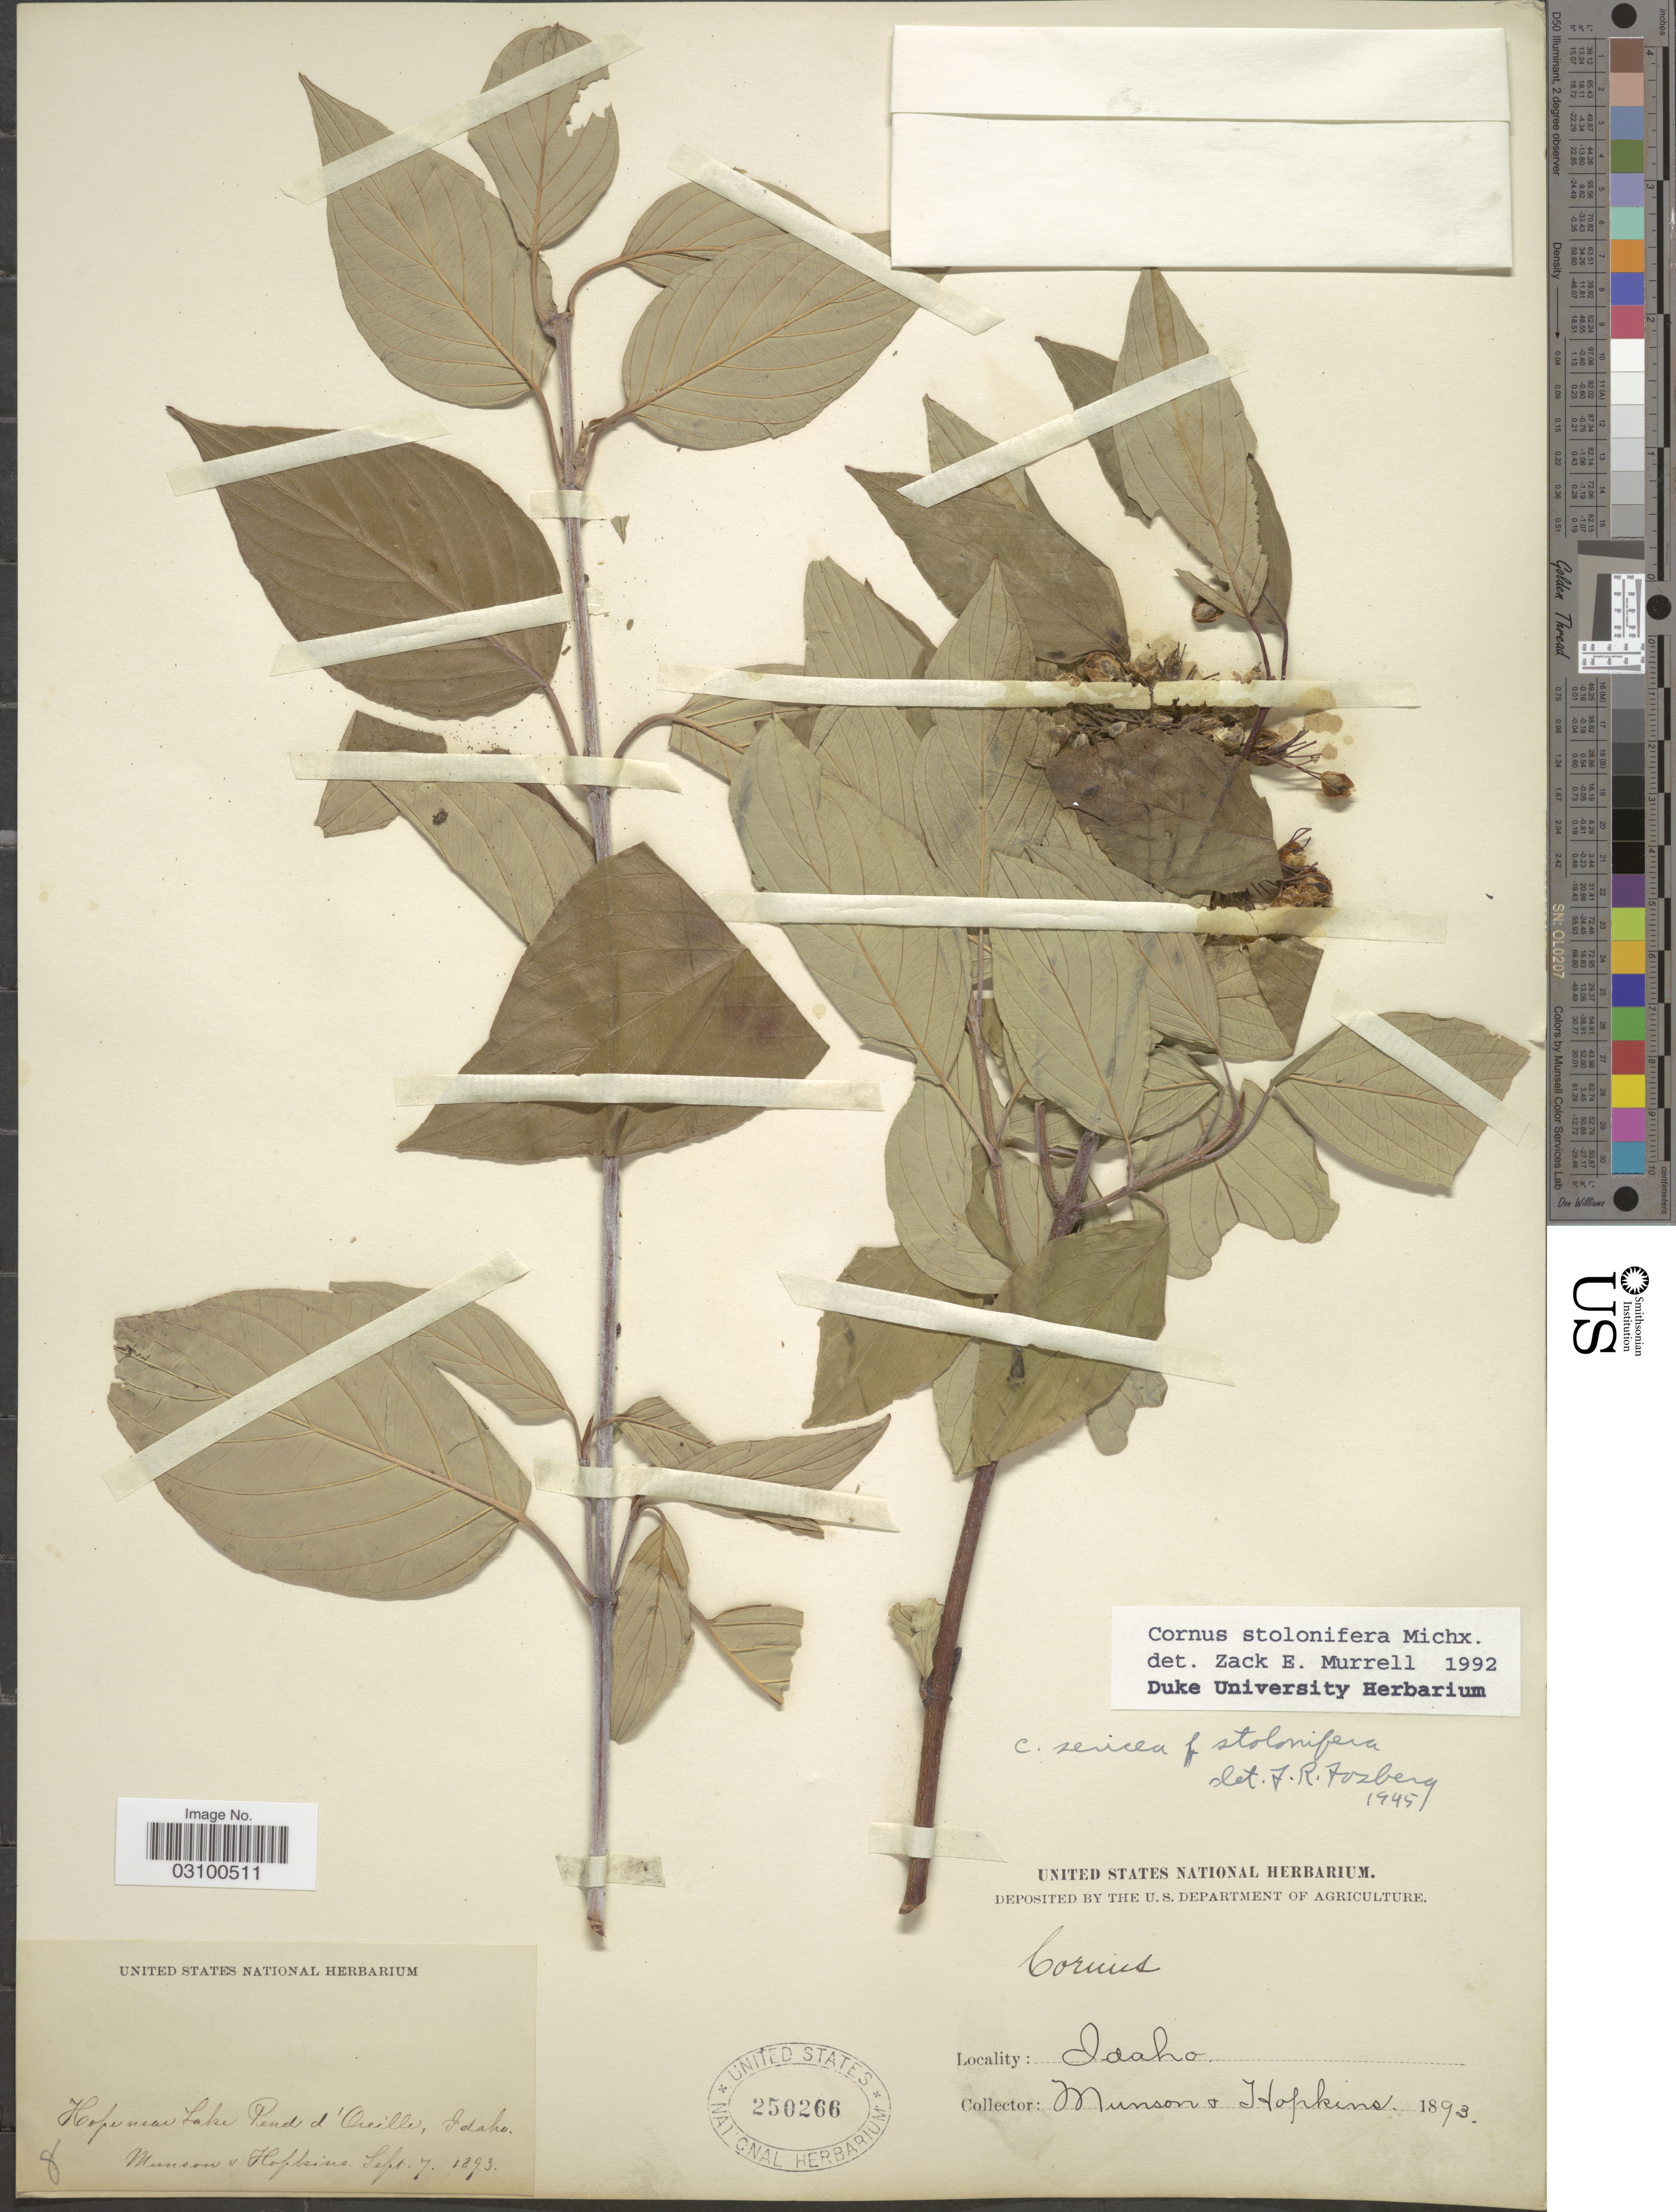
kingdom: Plantae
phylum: Tracheophyta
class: Magnoliopsida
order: Cornales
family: Cornaceae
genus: Cornus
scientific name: Cornus sericea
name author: L.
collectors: -. Munson & -. Hopkins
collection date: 1893-09-07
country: United States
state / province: Idaho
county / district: Bonner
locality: Hope near Lake Pend d'Oreille.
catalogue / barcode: US 250266